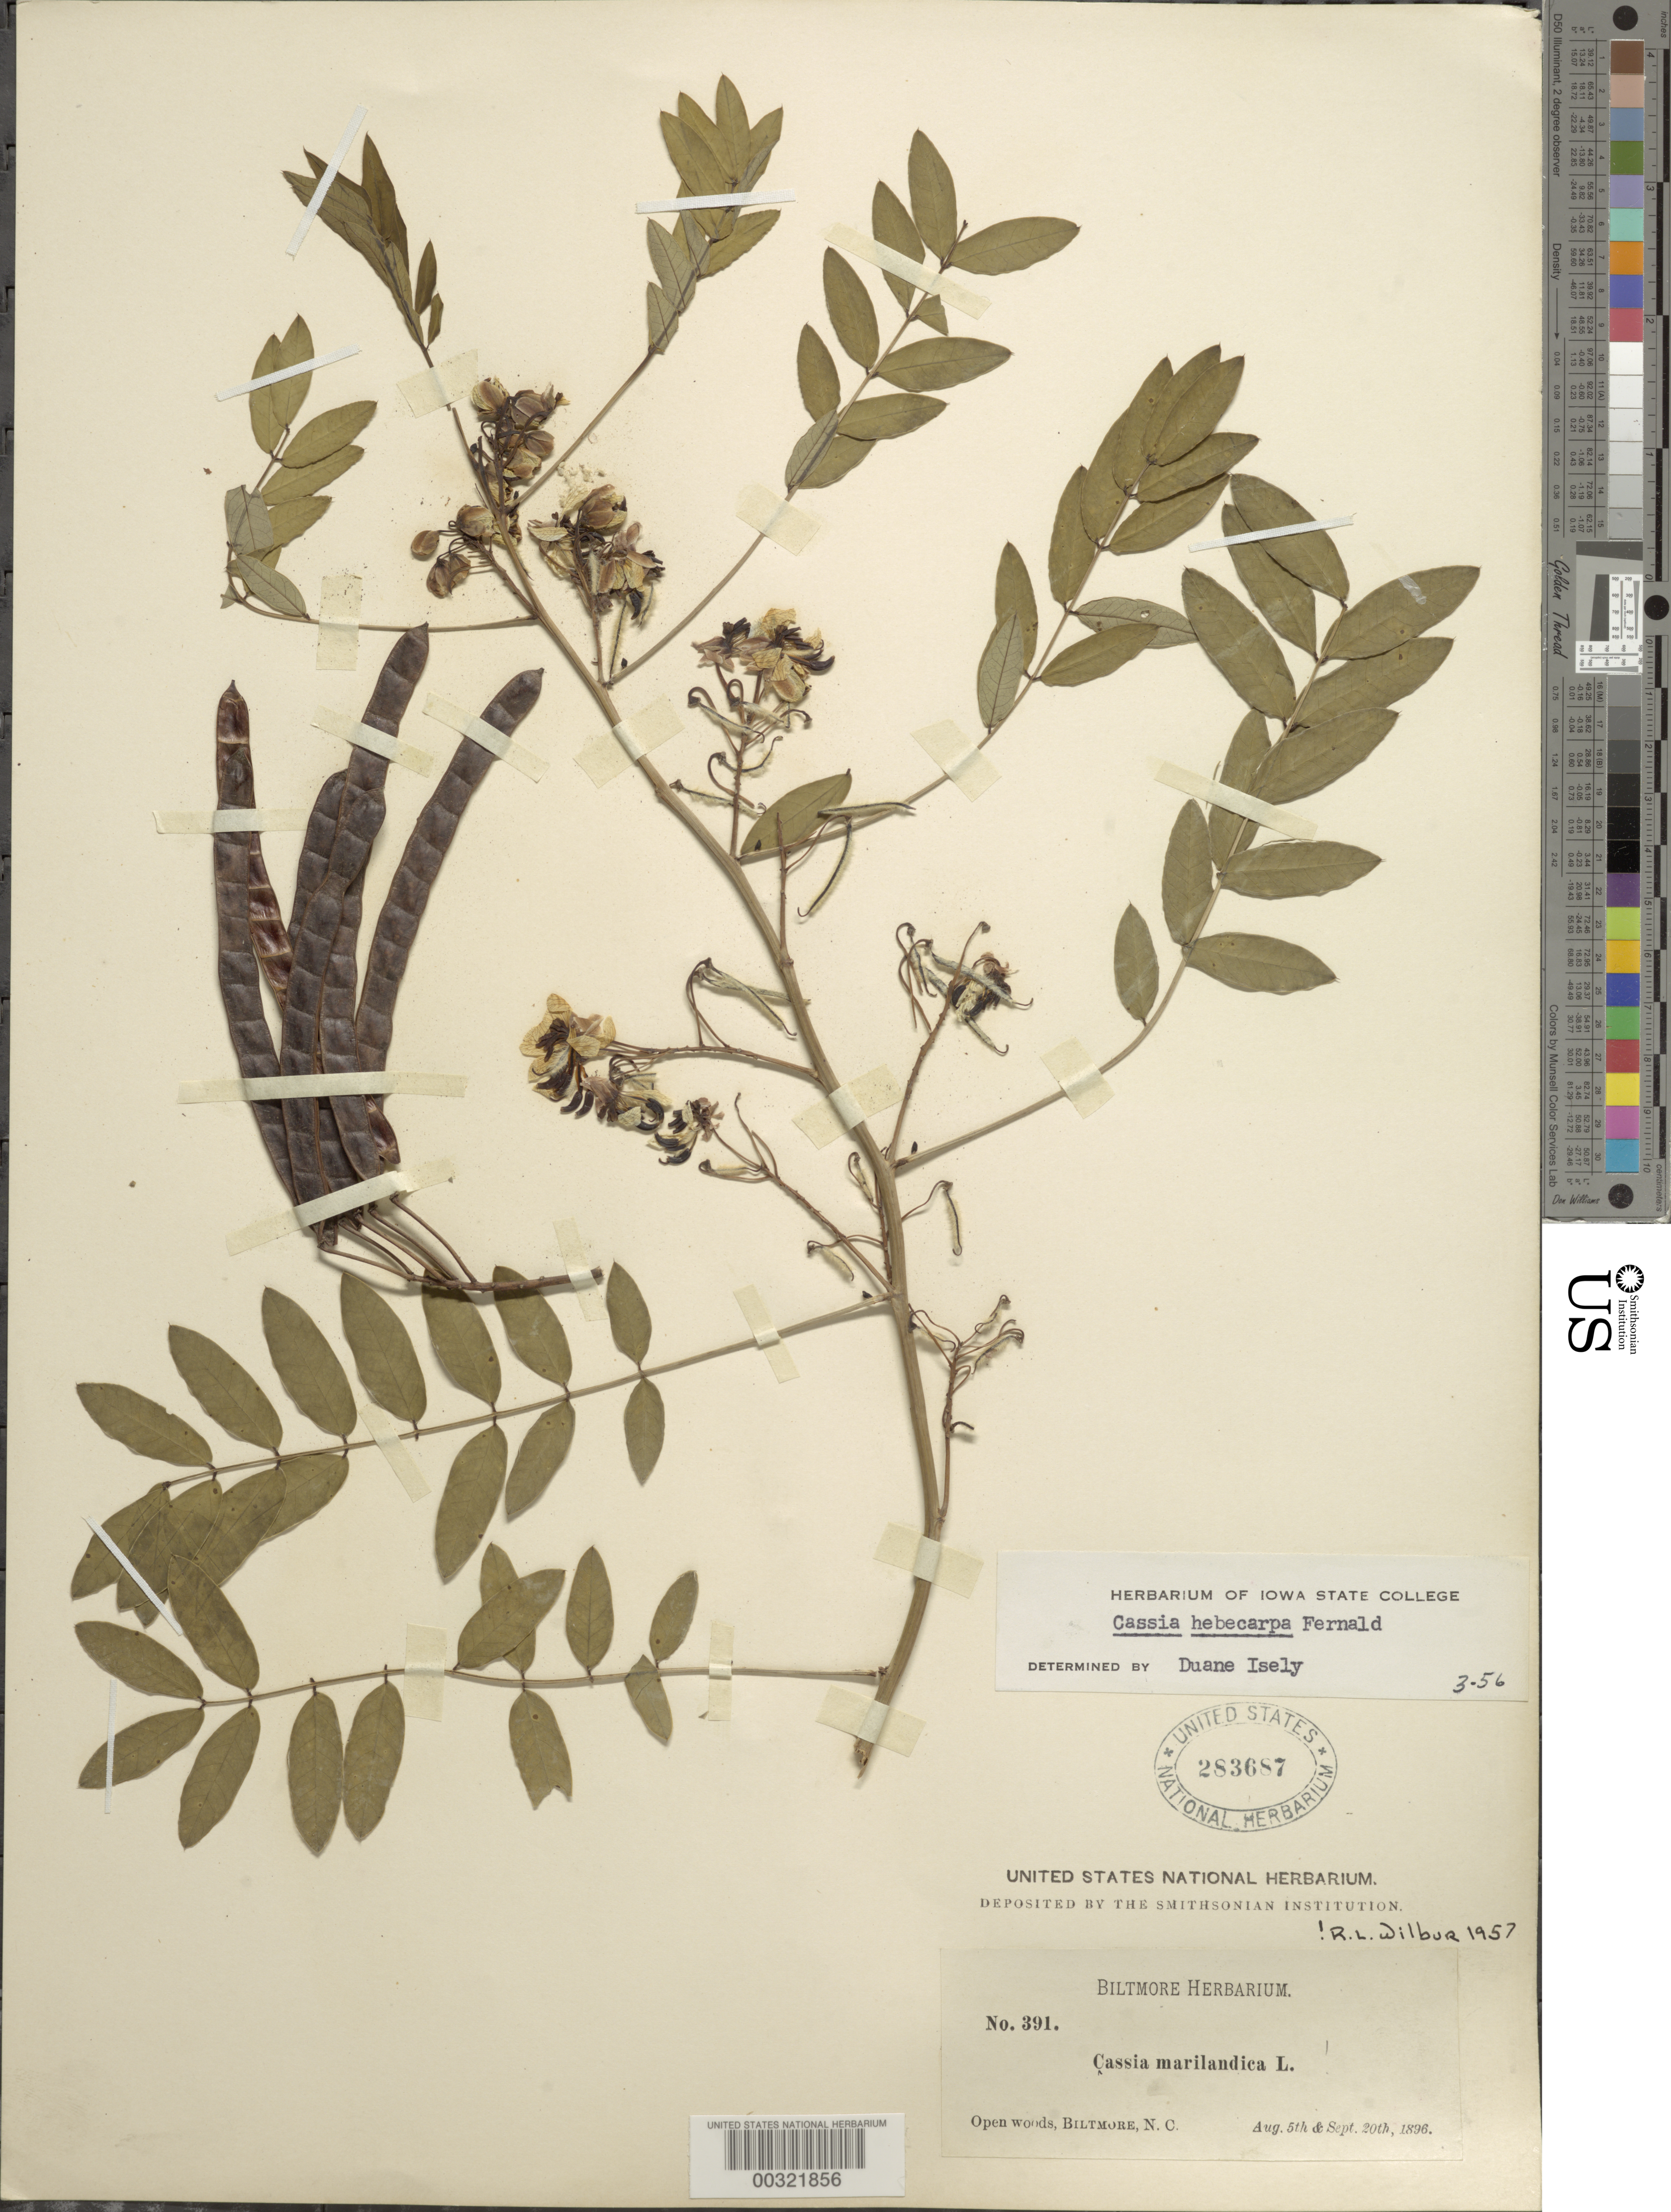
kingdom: Plantae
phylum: Tracheophyta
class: Magnoliopsida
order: Fabales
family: Fabaceae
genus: Senna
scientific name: Senna hebecarpa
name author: (Fernald) H.S. Irwin & Barneby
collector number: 391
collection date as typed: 05 Aug 1896 and 20 Sep 1896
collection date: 1896-08-05,1896-09-20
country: United States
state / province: North Carolina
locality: Biltmore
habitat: Open woods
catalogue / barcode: US 283687